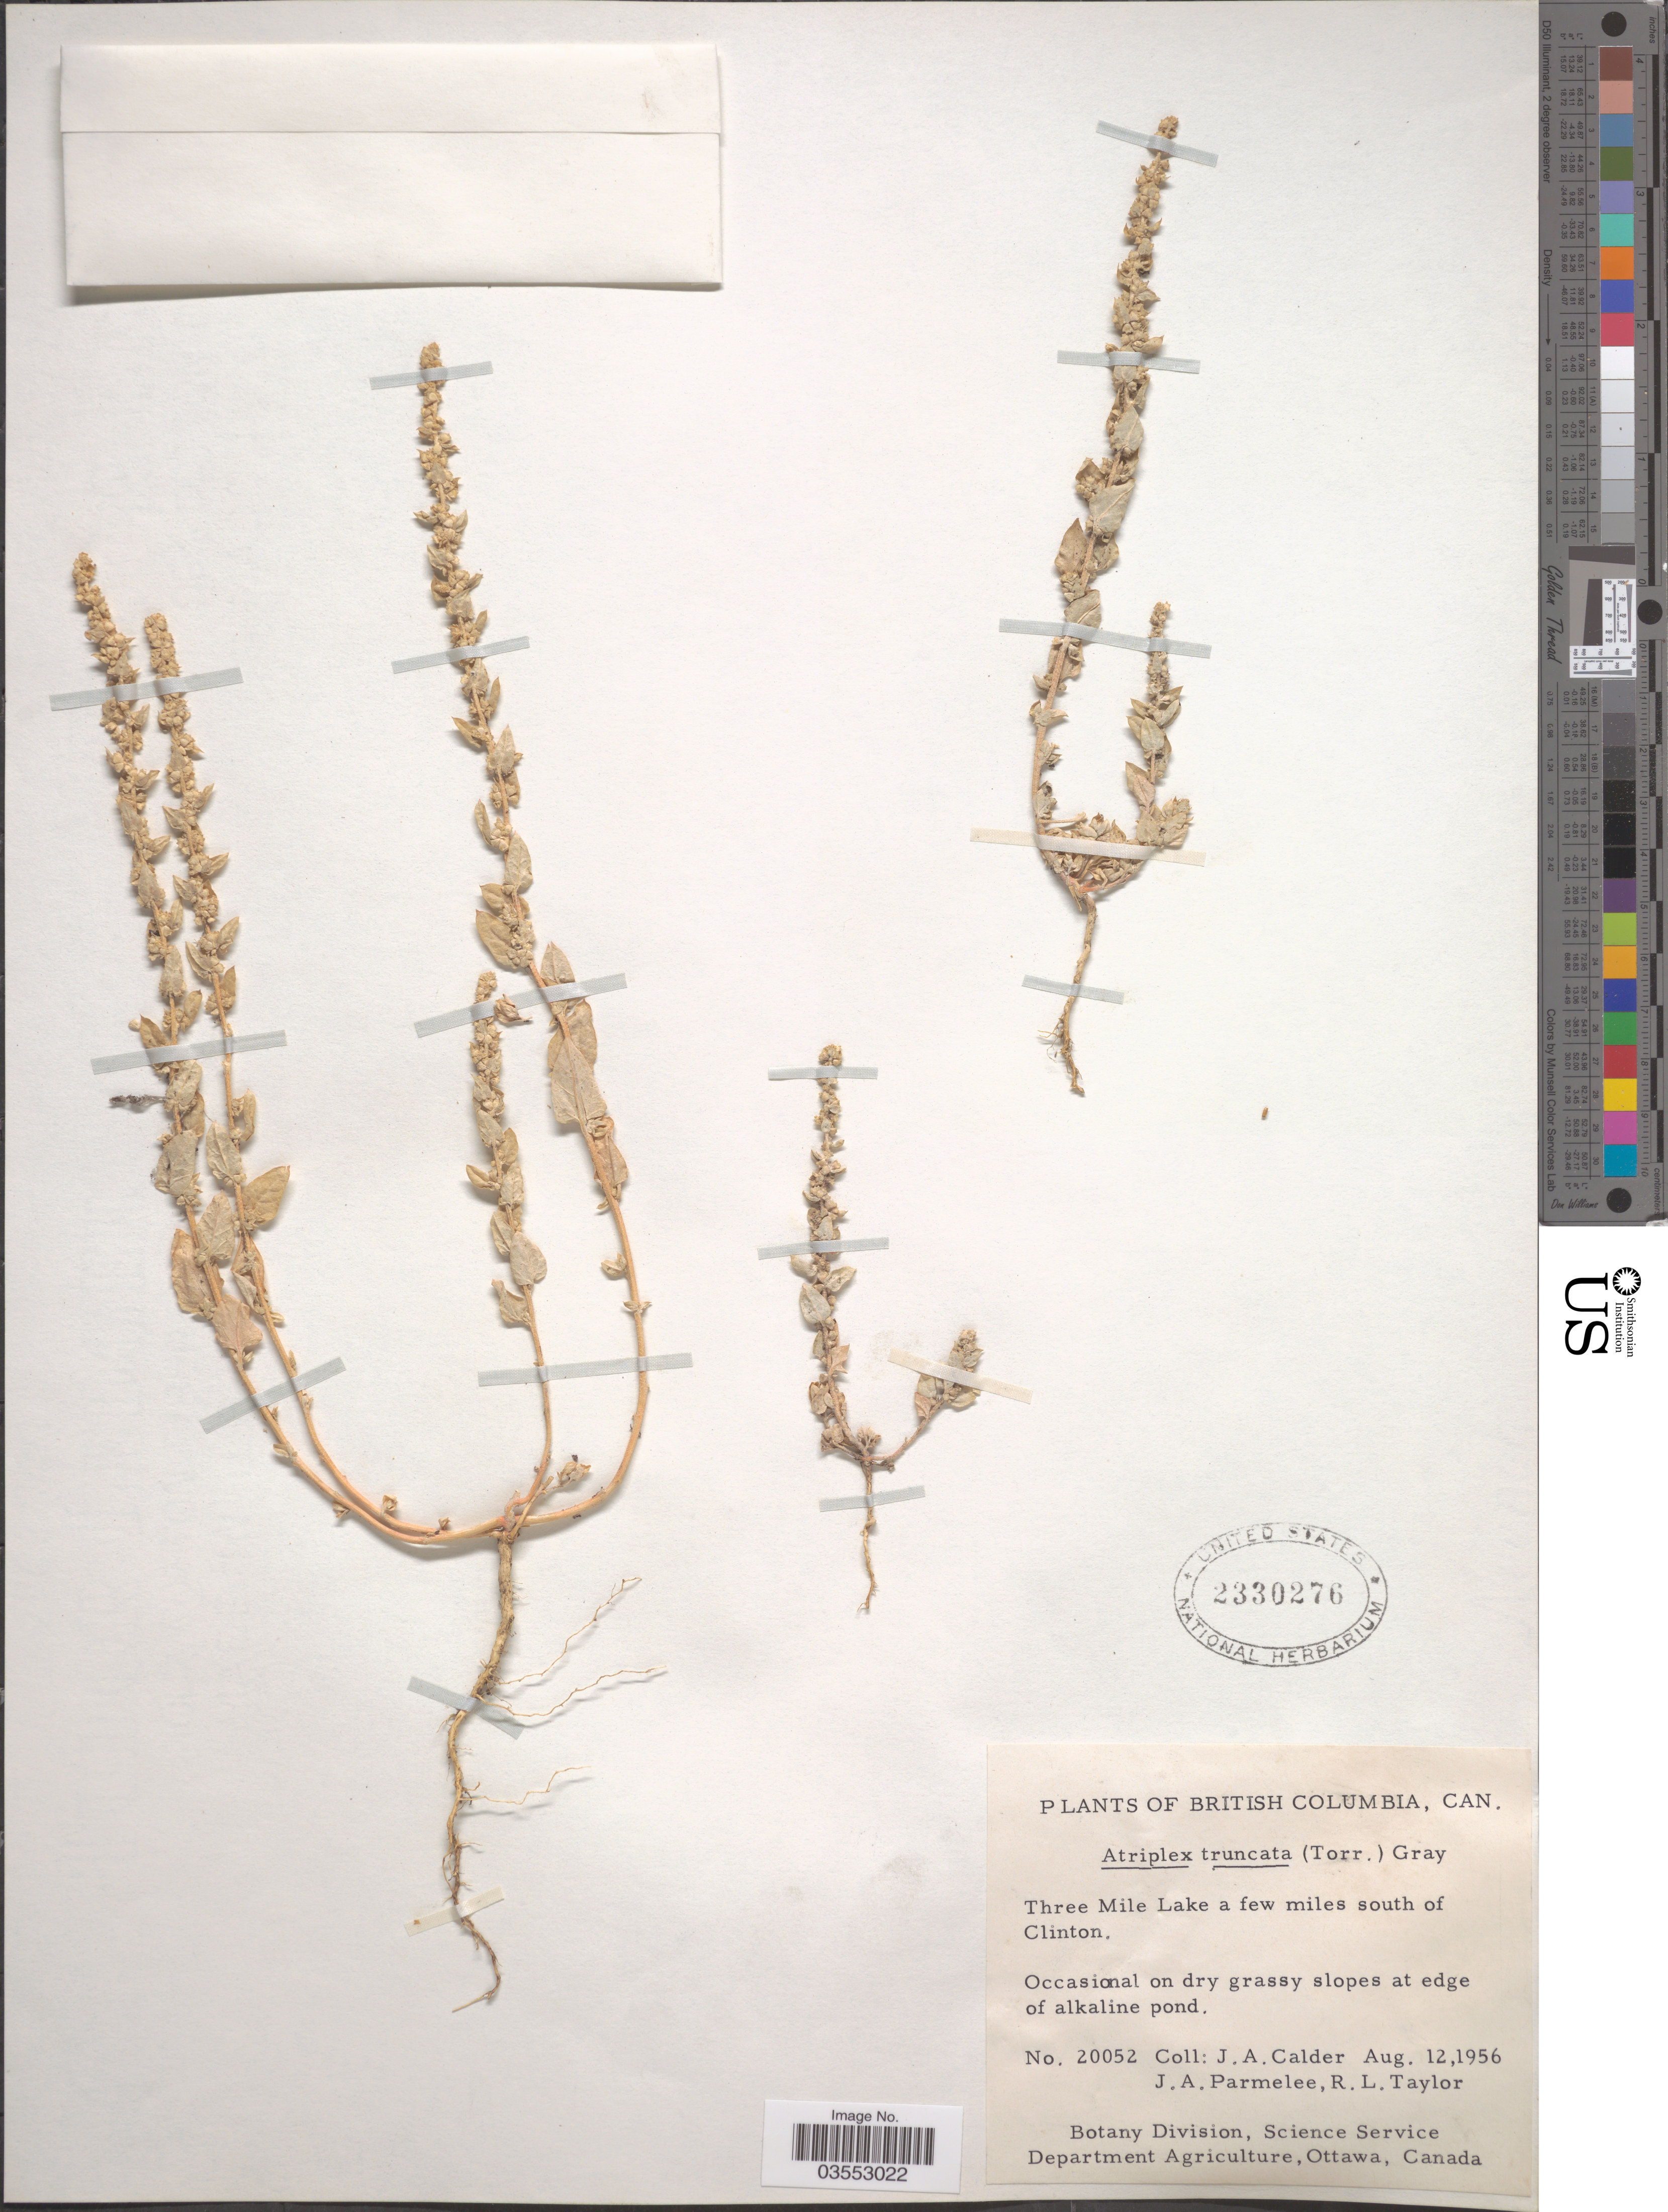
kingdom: Plantae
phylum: Tracheophyta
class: Magnoliopsida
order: Caryophyllales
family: Amaranthaceae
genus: Atriplex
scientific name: Atriplex truncata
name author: (Torr. ex S. Watson) A. Gray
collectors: J. A. Calder, J. A. Parmelee & R. Taylor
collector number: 20052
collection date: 1956-08-12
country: Canada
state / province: British Columbia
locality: Three Mile Lake a few miles south of Clinton.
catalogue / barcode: US 2330276